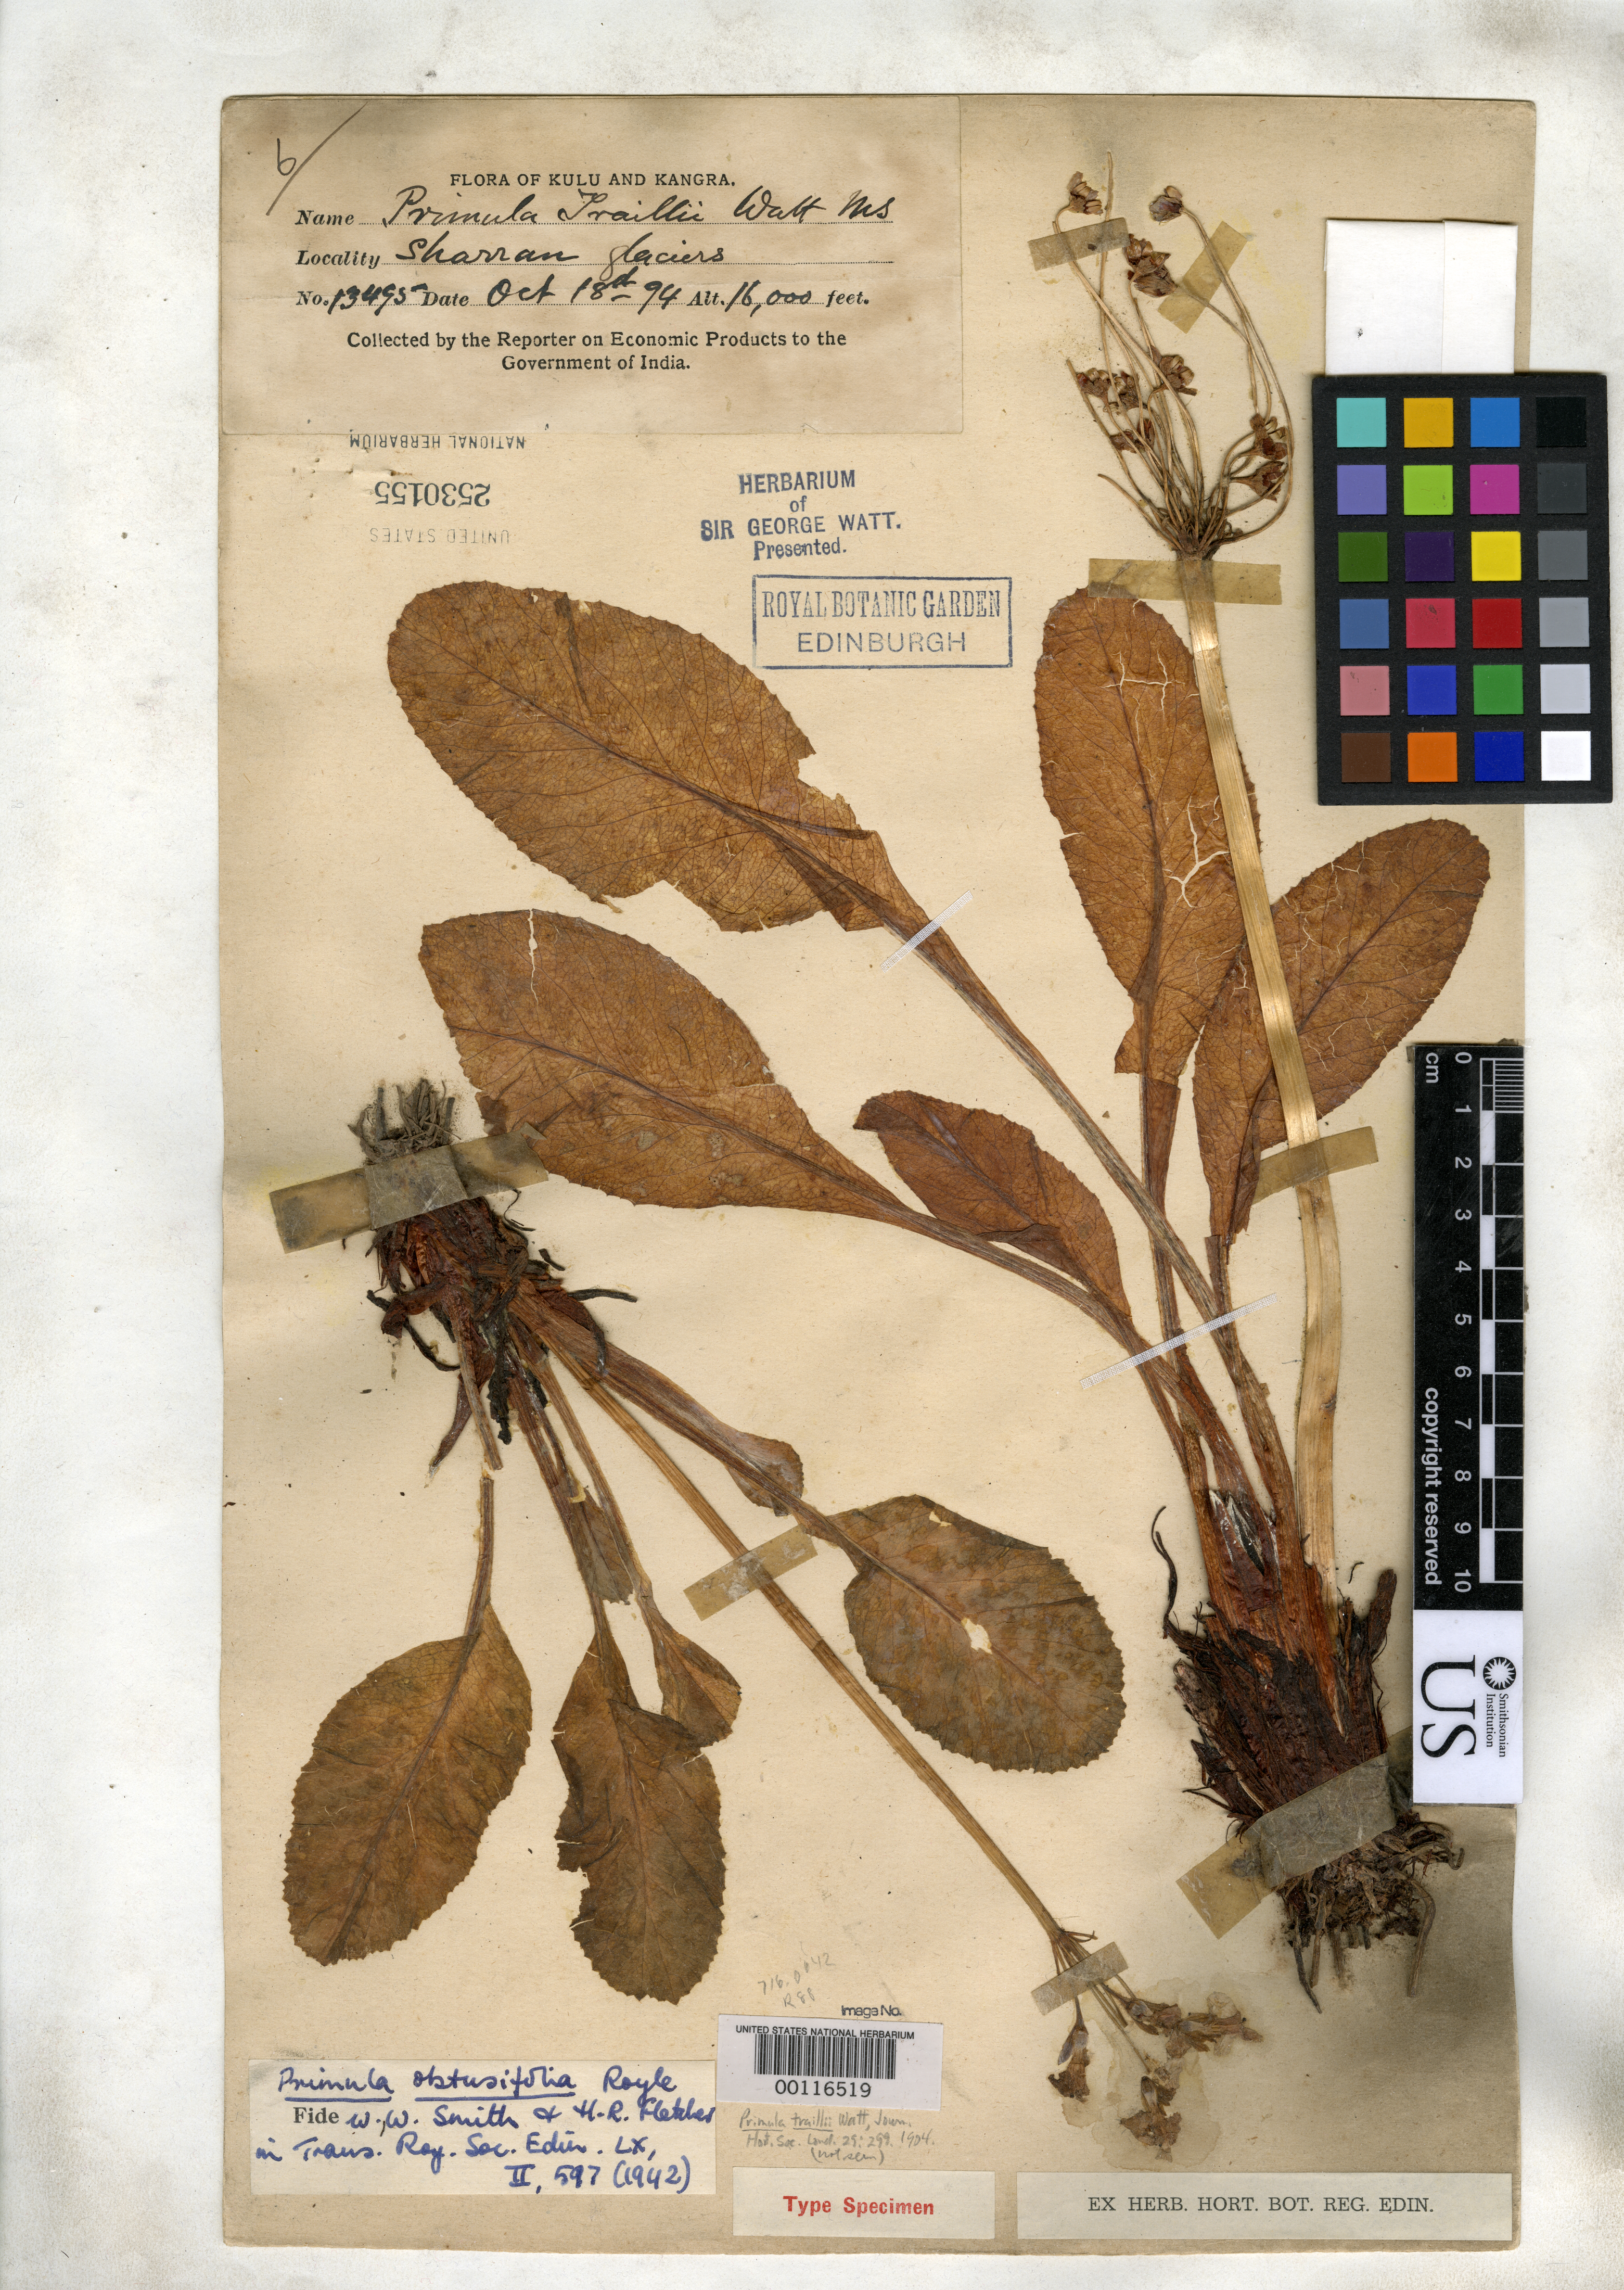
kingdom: Plantae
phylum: Tracheophyta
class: Magnoliopsida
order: Ericales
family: Primulaceae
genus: Primula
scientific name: Primula traillii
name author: G. Watt ex Balf. f.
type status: Isotype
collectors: G. Watt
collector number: Rep. Econ. Prod. 13495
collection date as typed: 18 Oct 1894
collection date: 1894-10-18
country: India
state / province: Punjab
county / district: Kanagra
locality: Kulu, Sharran glacier.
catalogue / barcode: US 2530155